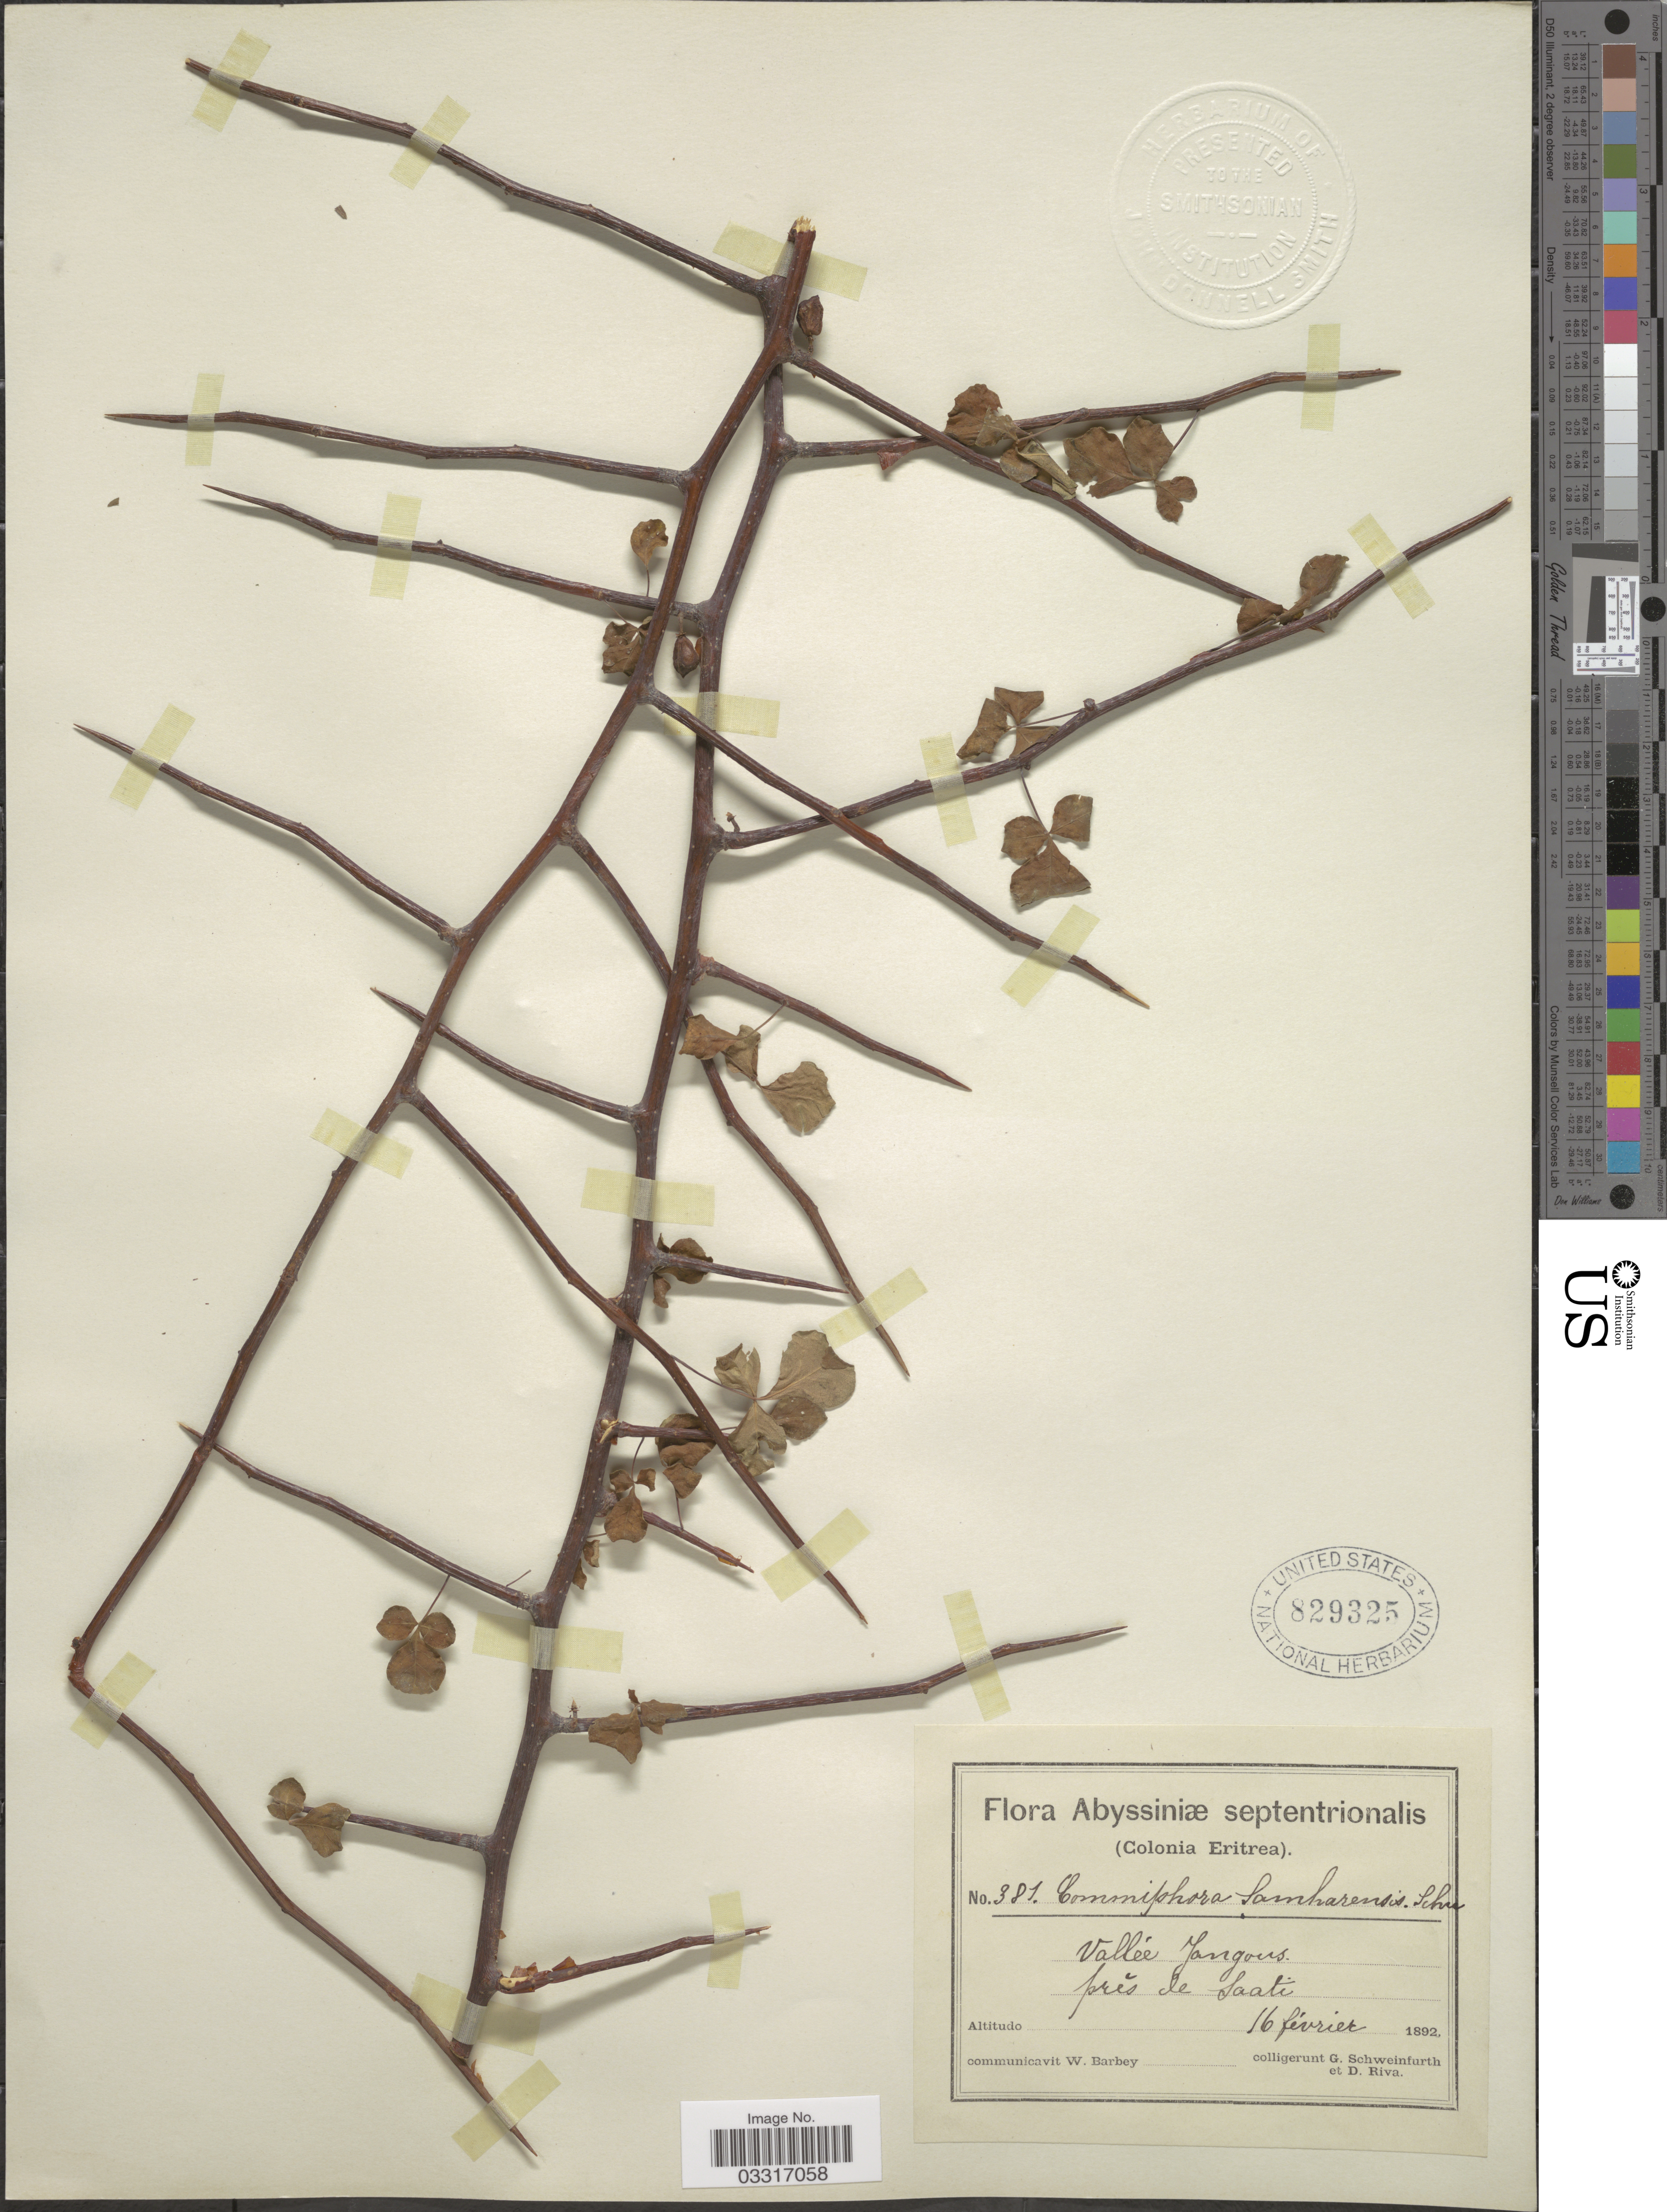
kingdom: Plantae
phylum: Tracheophyta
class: Magnoliopsida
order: Sapindales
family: Burseraceae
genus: Commiphora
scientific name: Commiphora samharensis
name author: Schweinf.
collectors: G. A. Schweinfurth (herbarium) & D. Riva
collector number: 381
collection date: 1892-02-16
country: Eritrea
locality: Abyssiniæ septentrionalis (Colonia Eritrea). Vallée Jangous prés de Saati.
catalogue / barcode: US 829325